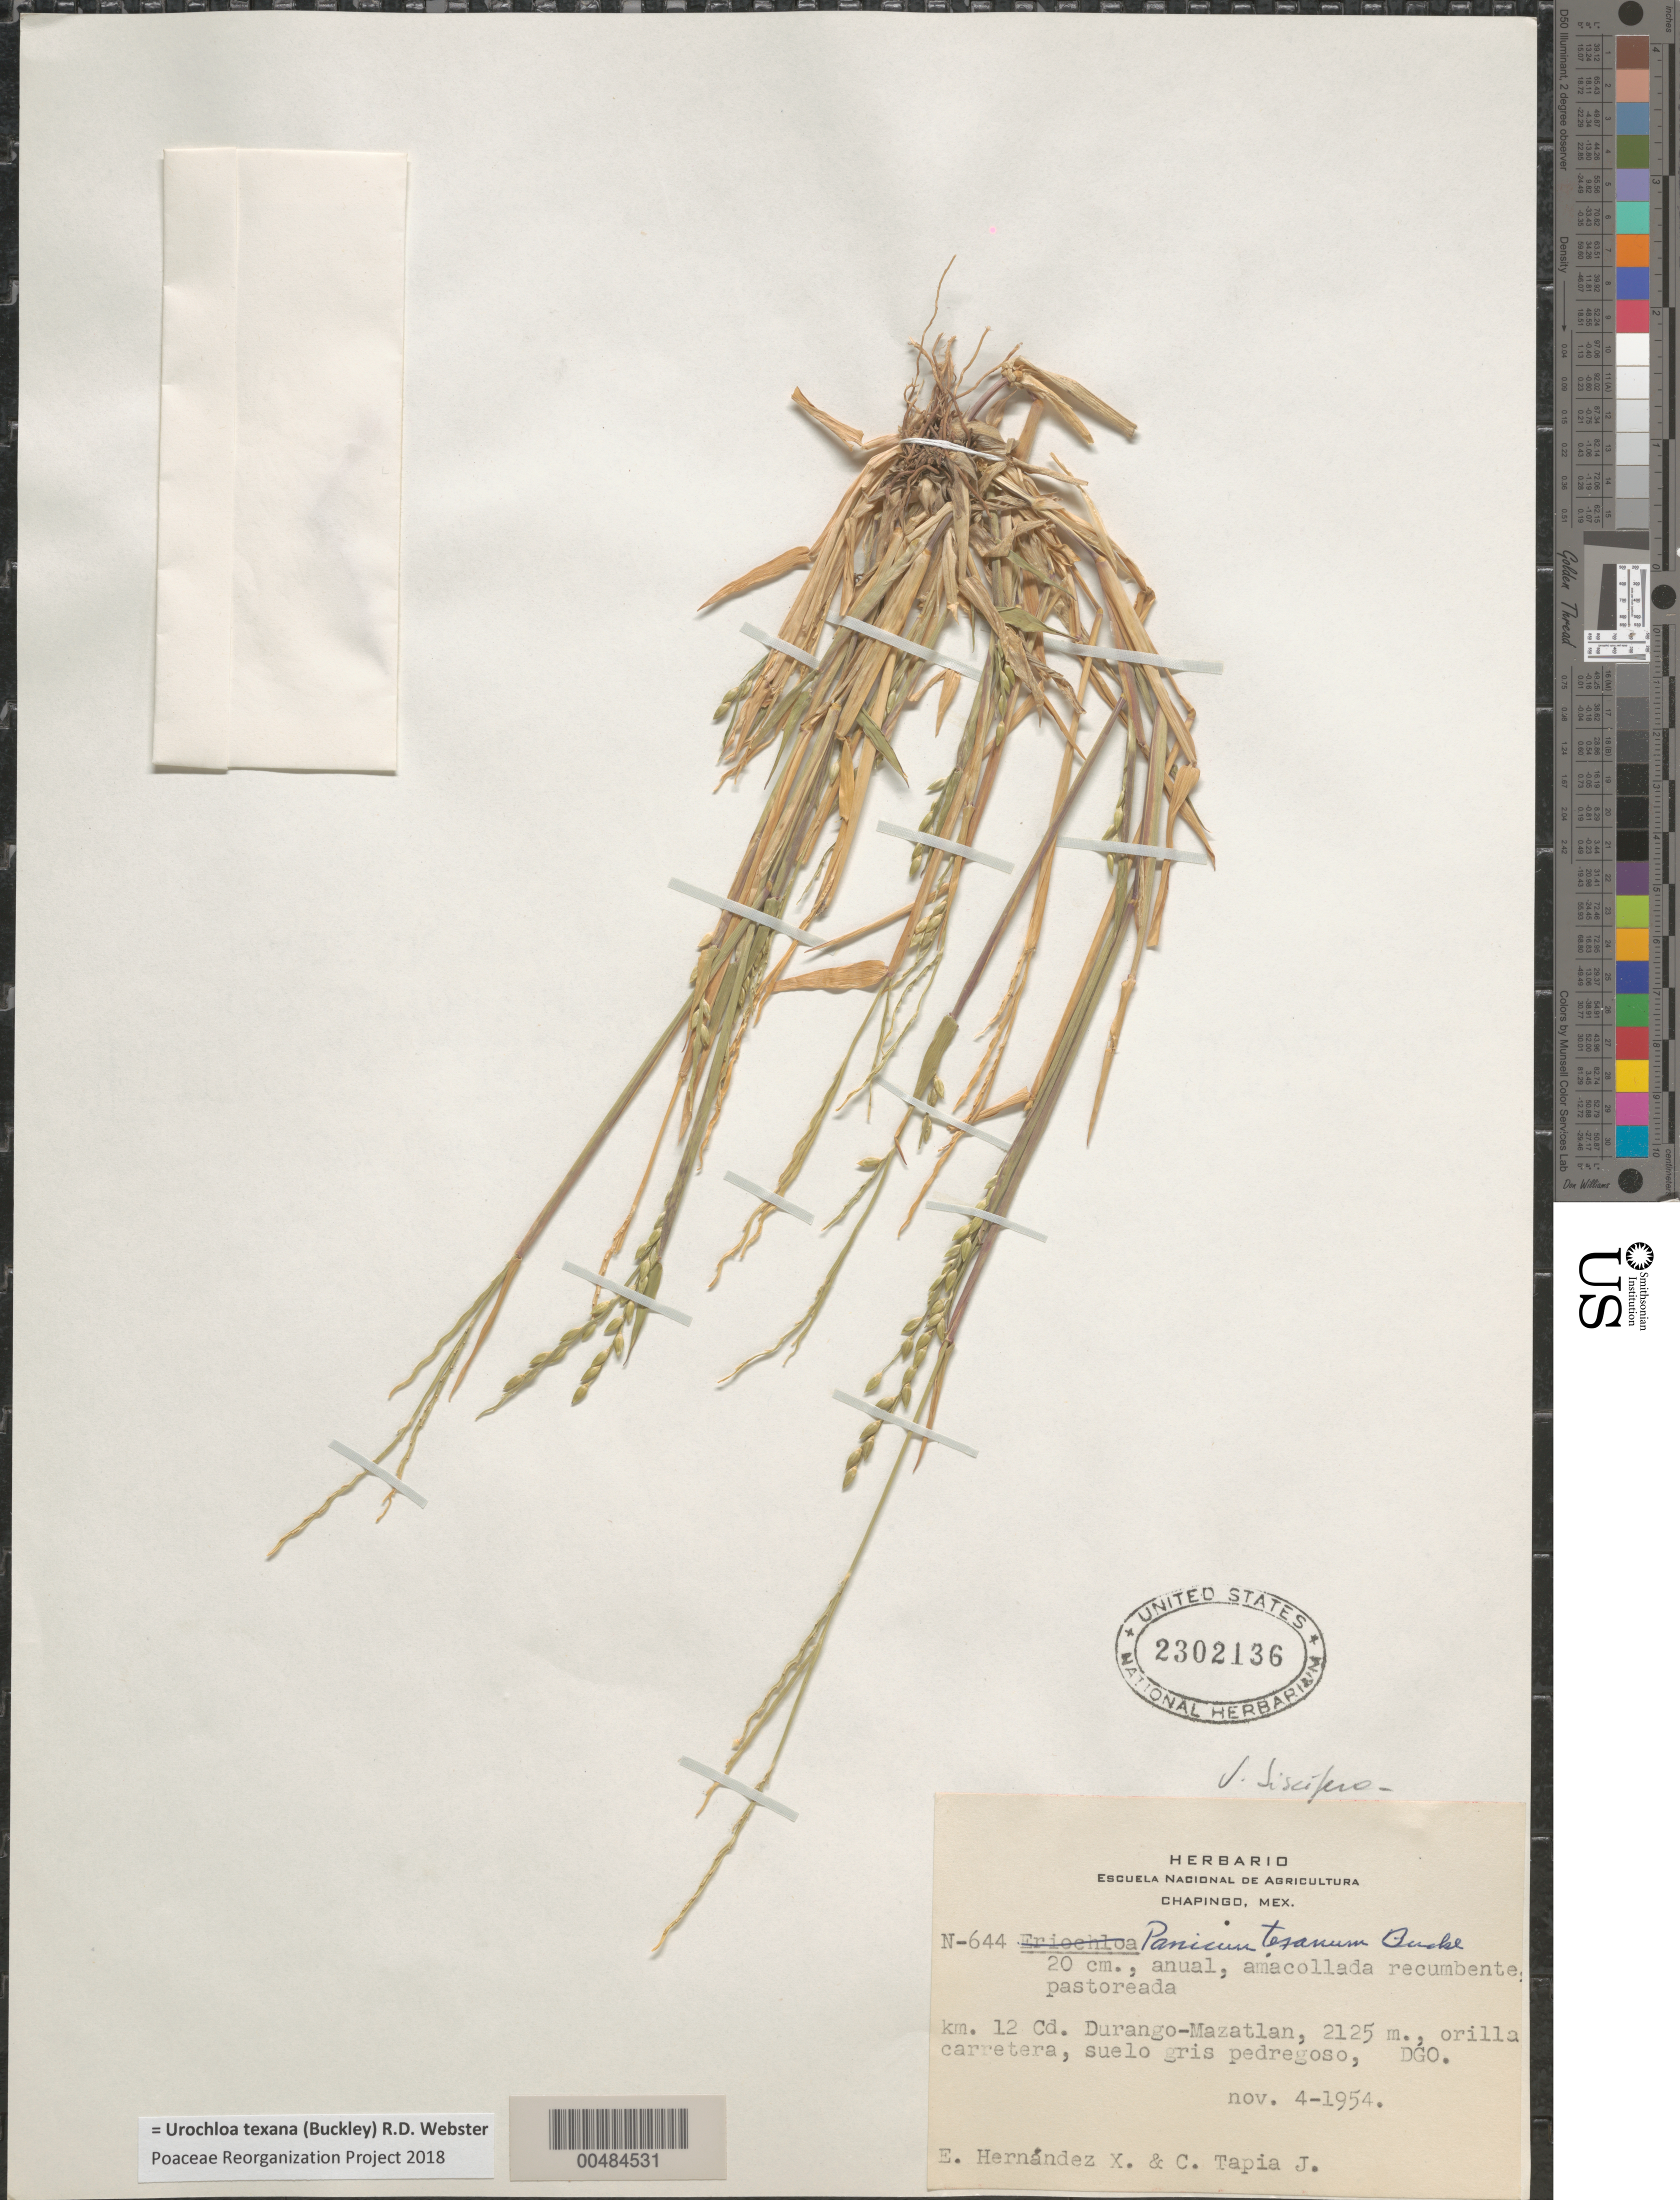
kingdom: Plantae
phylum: Tracheophyta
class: Liliopsida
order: Poales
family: Poaceae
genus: Brachiaria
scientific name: Brachiaria texanum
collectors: E. I. Hernández-X. & C. Tapia-J.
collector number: N-644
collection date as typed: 4 Nov 1954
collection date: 1954-11-04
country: Mexico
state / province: Durango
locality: Km 12 Cd. Durango-Mazatlan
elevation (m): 2125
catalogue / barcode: US 2302136